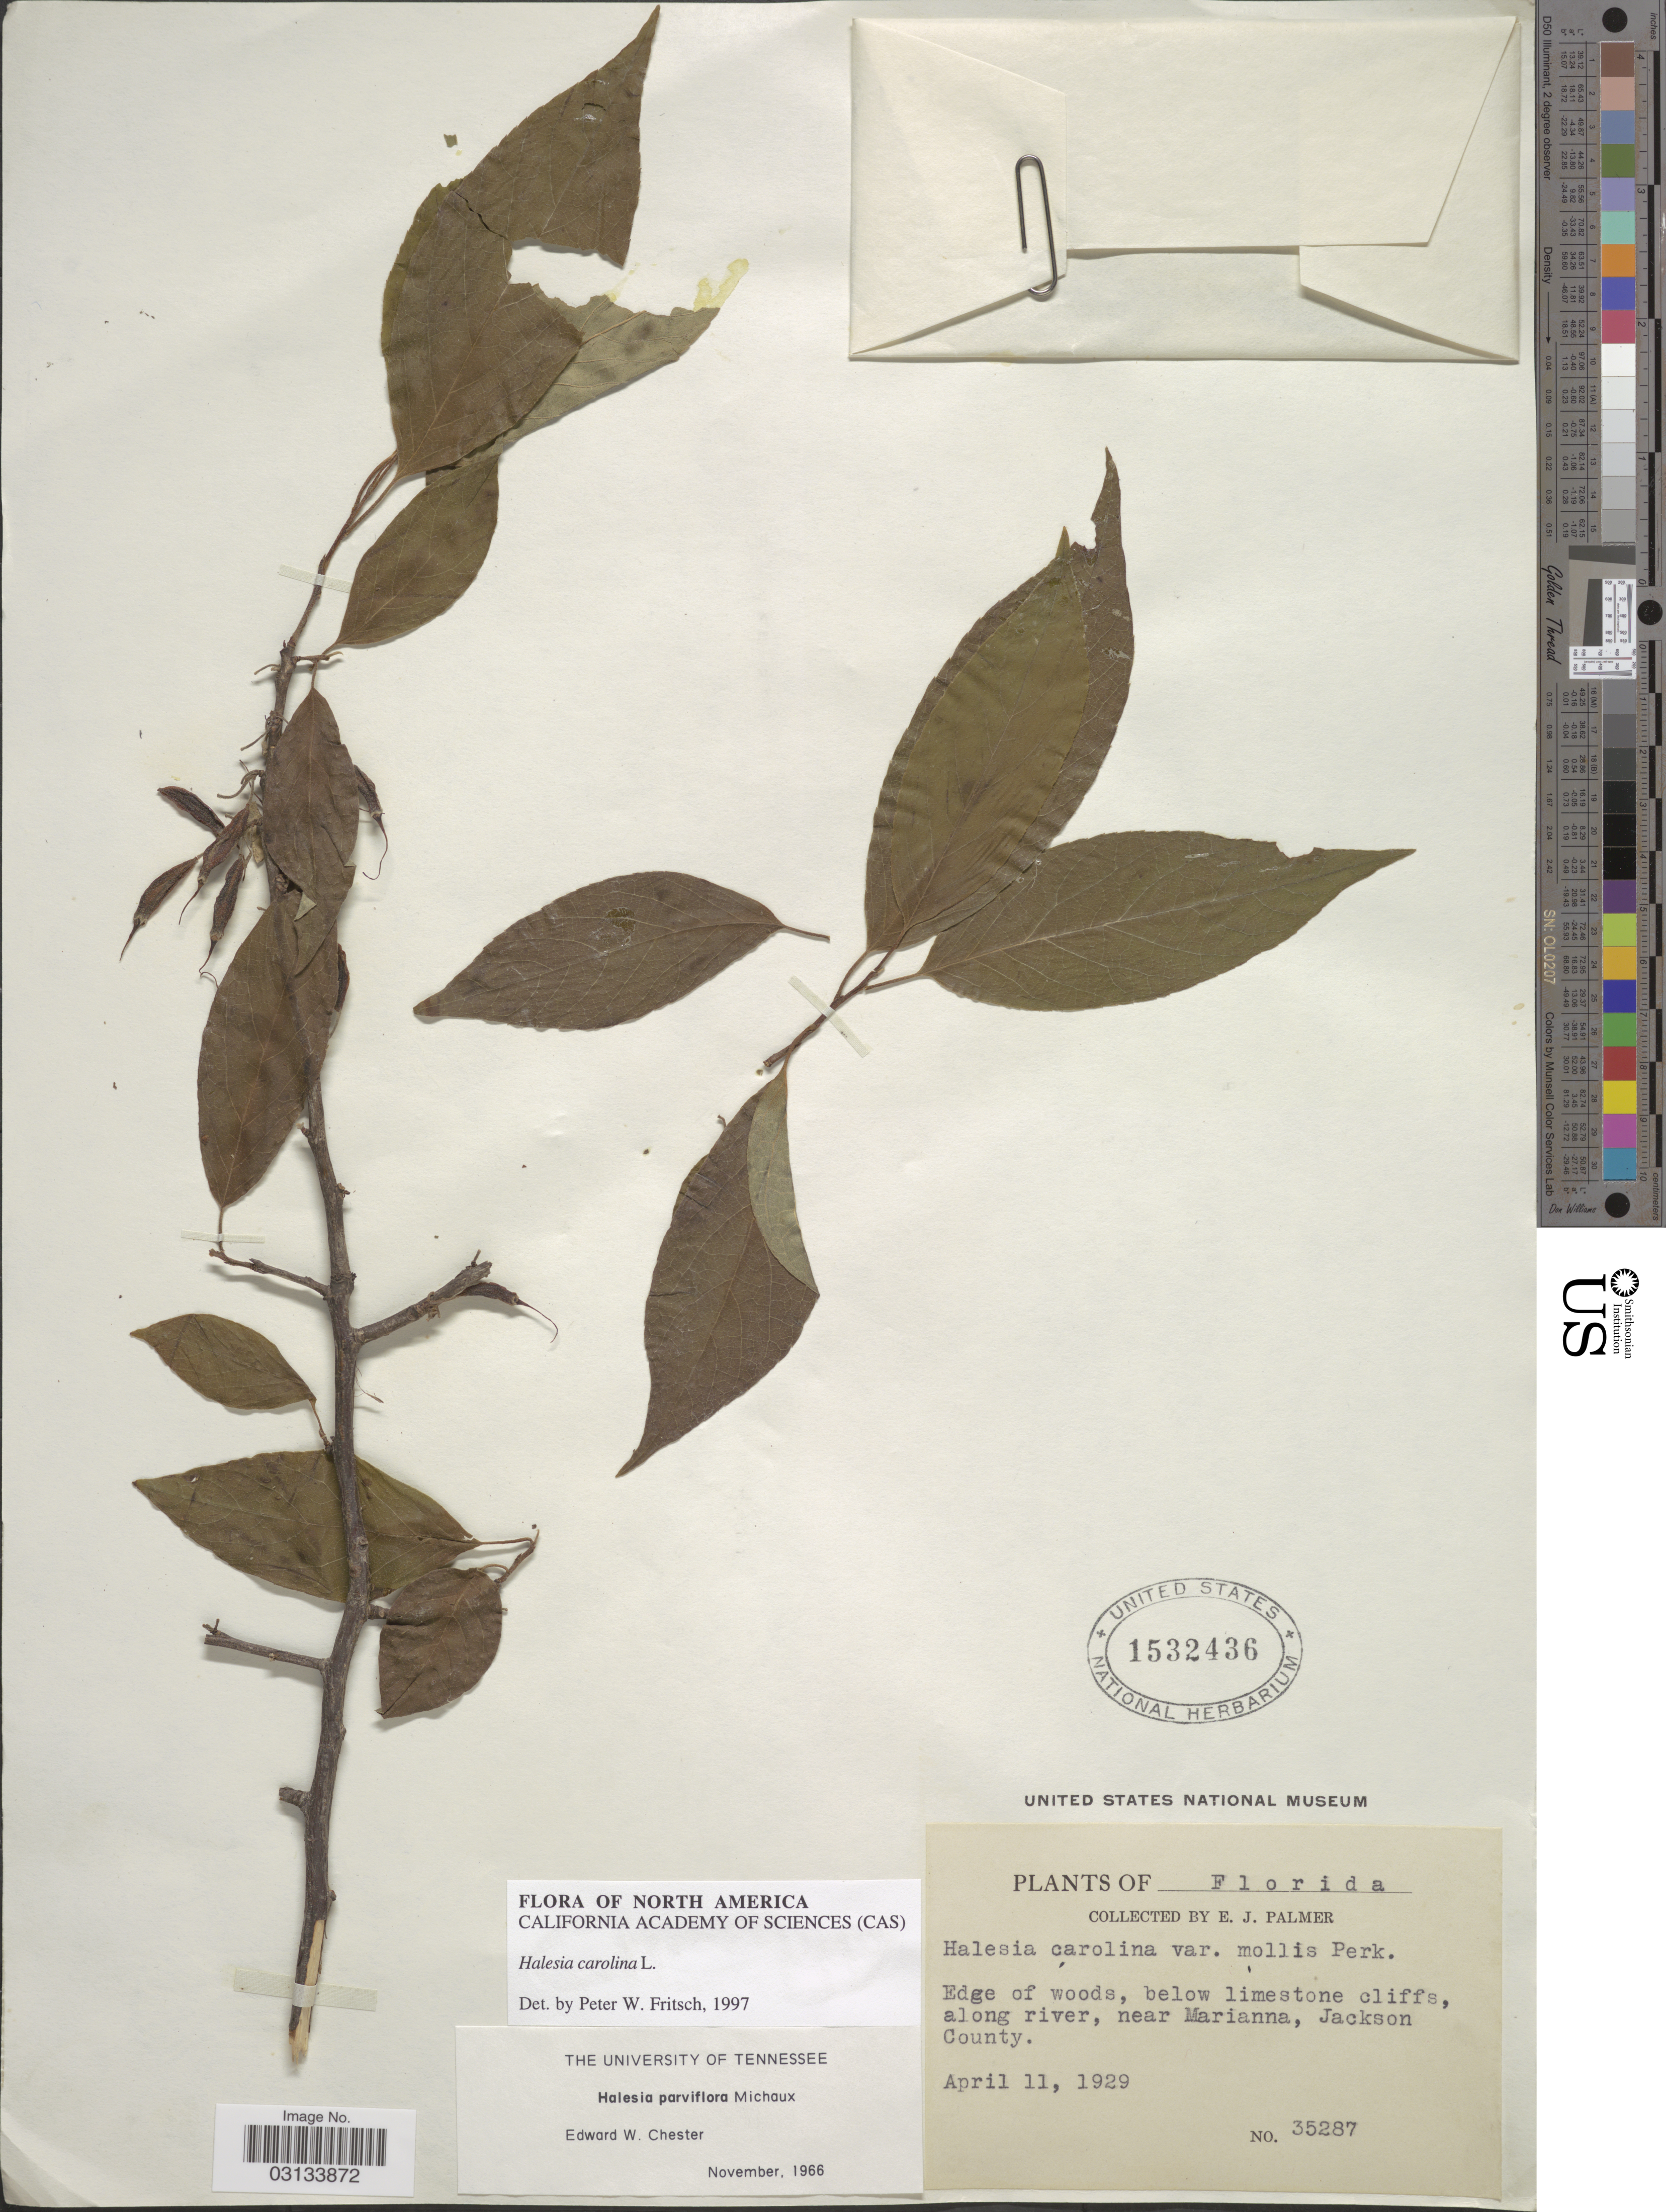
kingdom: Plantae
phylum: Tracheophyta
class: Magnoliopsida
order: Ericales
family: Styracaceae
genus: Halesia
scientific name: Halesia carolina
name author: L.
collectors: E. J. Palmer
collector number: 35287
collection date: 1929-04-11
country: United States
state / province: Florida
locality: Along river, near Marianna, Jackson County.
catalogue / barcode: US 1532436